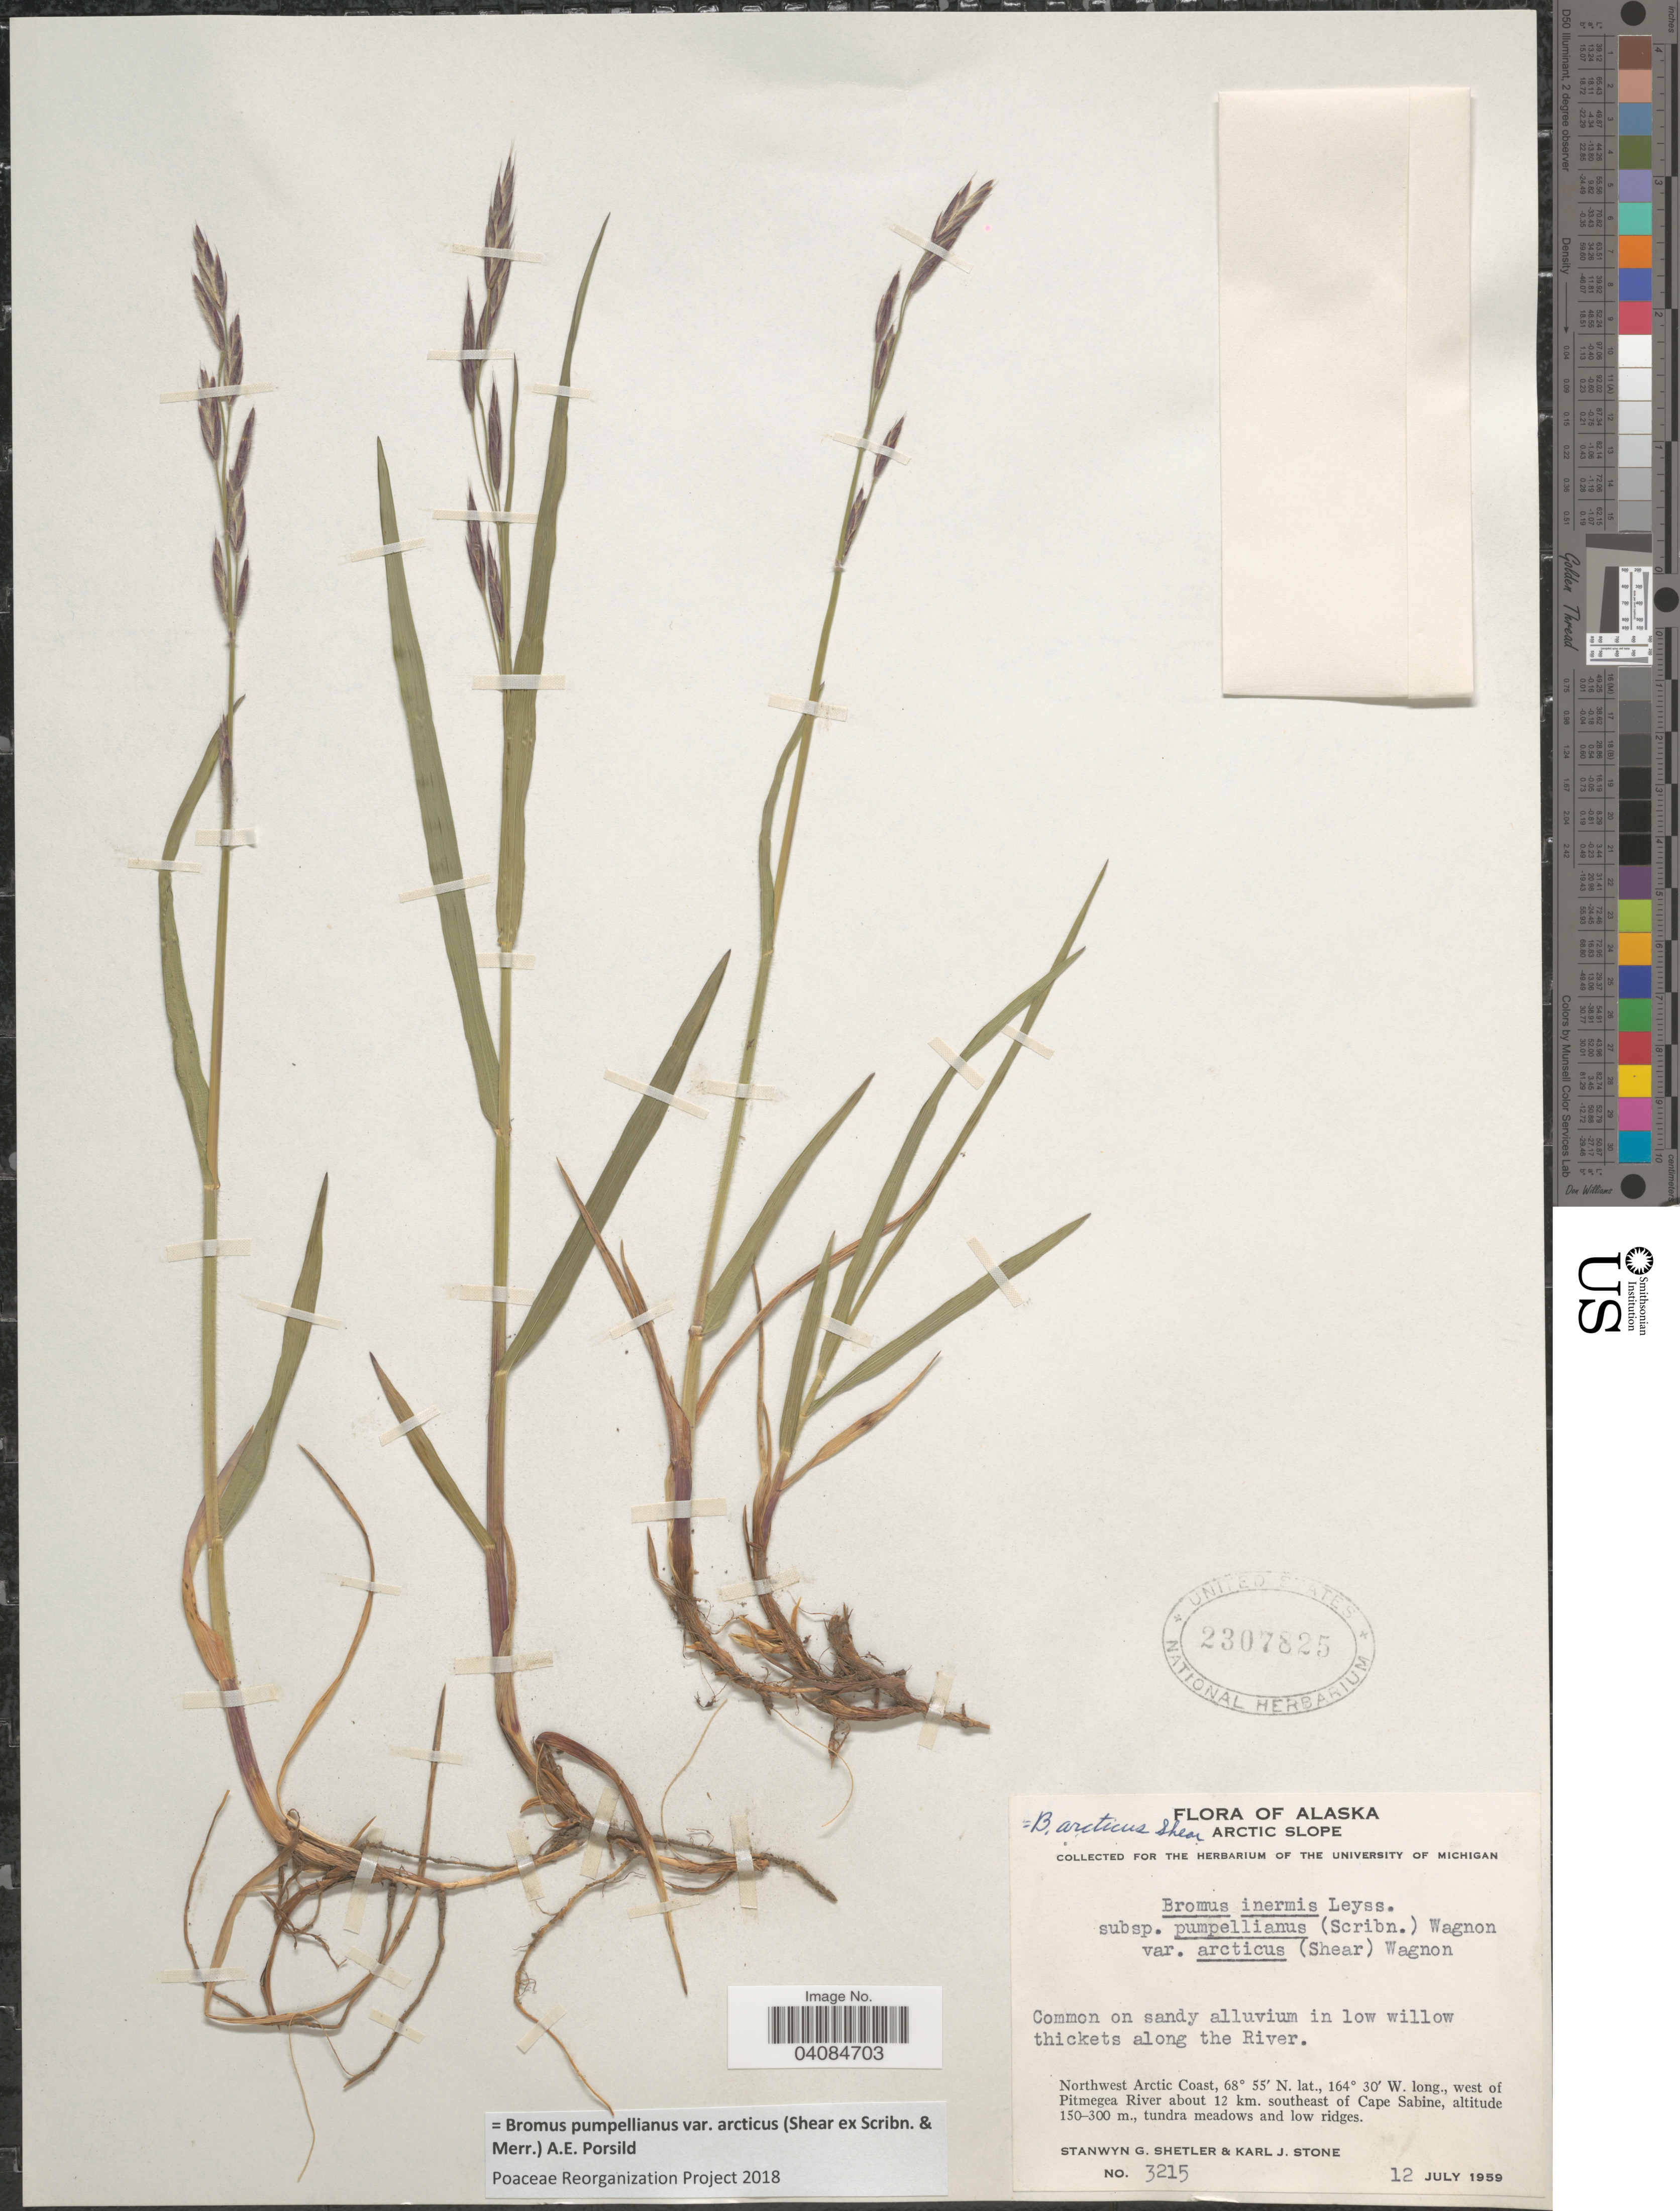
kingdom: Plantae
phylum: Tracheophyta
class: Liliopsida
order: Poales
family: Poaceae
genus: Bromus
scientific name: Bromus pumpellianus var. arcticus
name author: (Shear ex Scribn. & Merr.) A.E. Porsild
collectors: S. Shetler & K. J. Stone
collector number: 3215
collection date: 1959-07-12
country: United States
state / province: Alaska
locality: Arctic Slope. Along the River. Northwest Arctic Coast, west of Pitmegea River about 12 km. southeast of Cape Sabine.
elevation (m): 150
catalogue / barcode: US 2307825